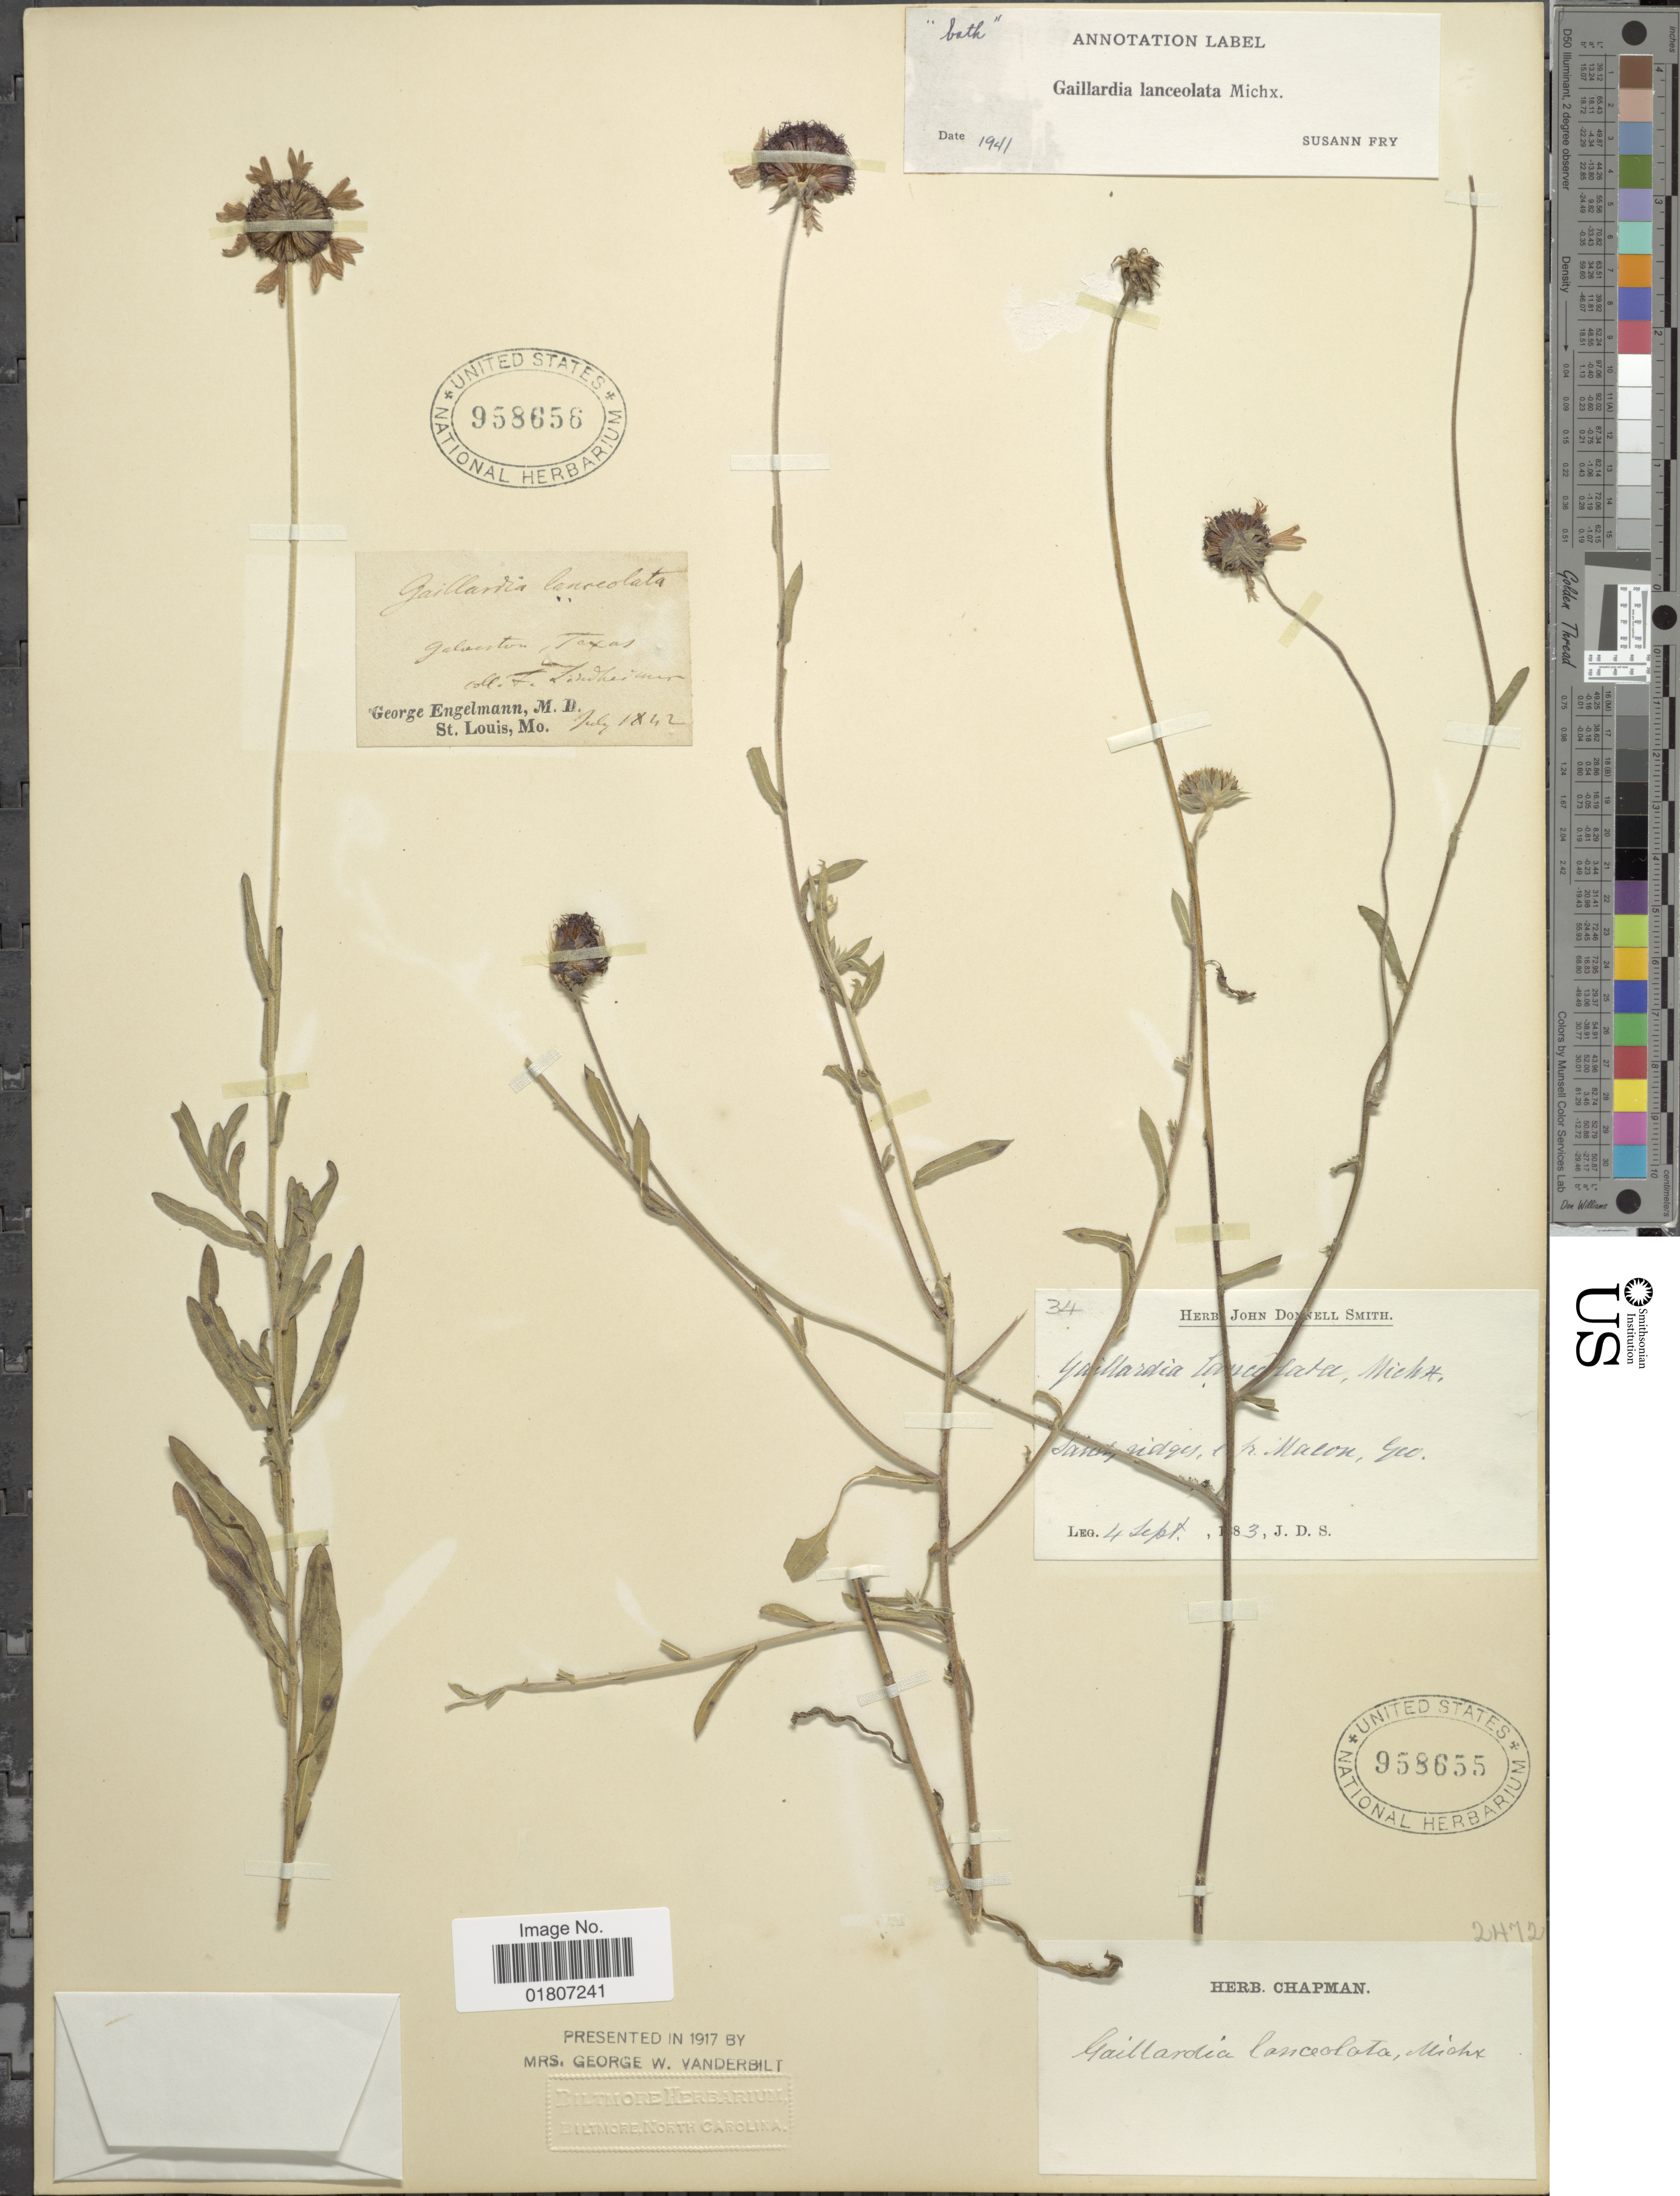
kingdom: Plantae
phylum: Tracheophyta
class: Magnoliopsida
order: Asterales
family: Asteraceae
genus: Gaillardia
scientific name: Gaillardia lanceolata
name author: Michx.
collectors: J. Donnell Smith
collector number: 34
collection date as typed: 1!83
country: United States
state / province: Georgia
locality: E. fr. Macon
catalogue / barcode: US 958655